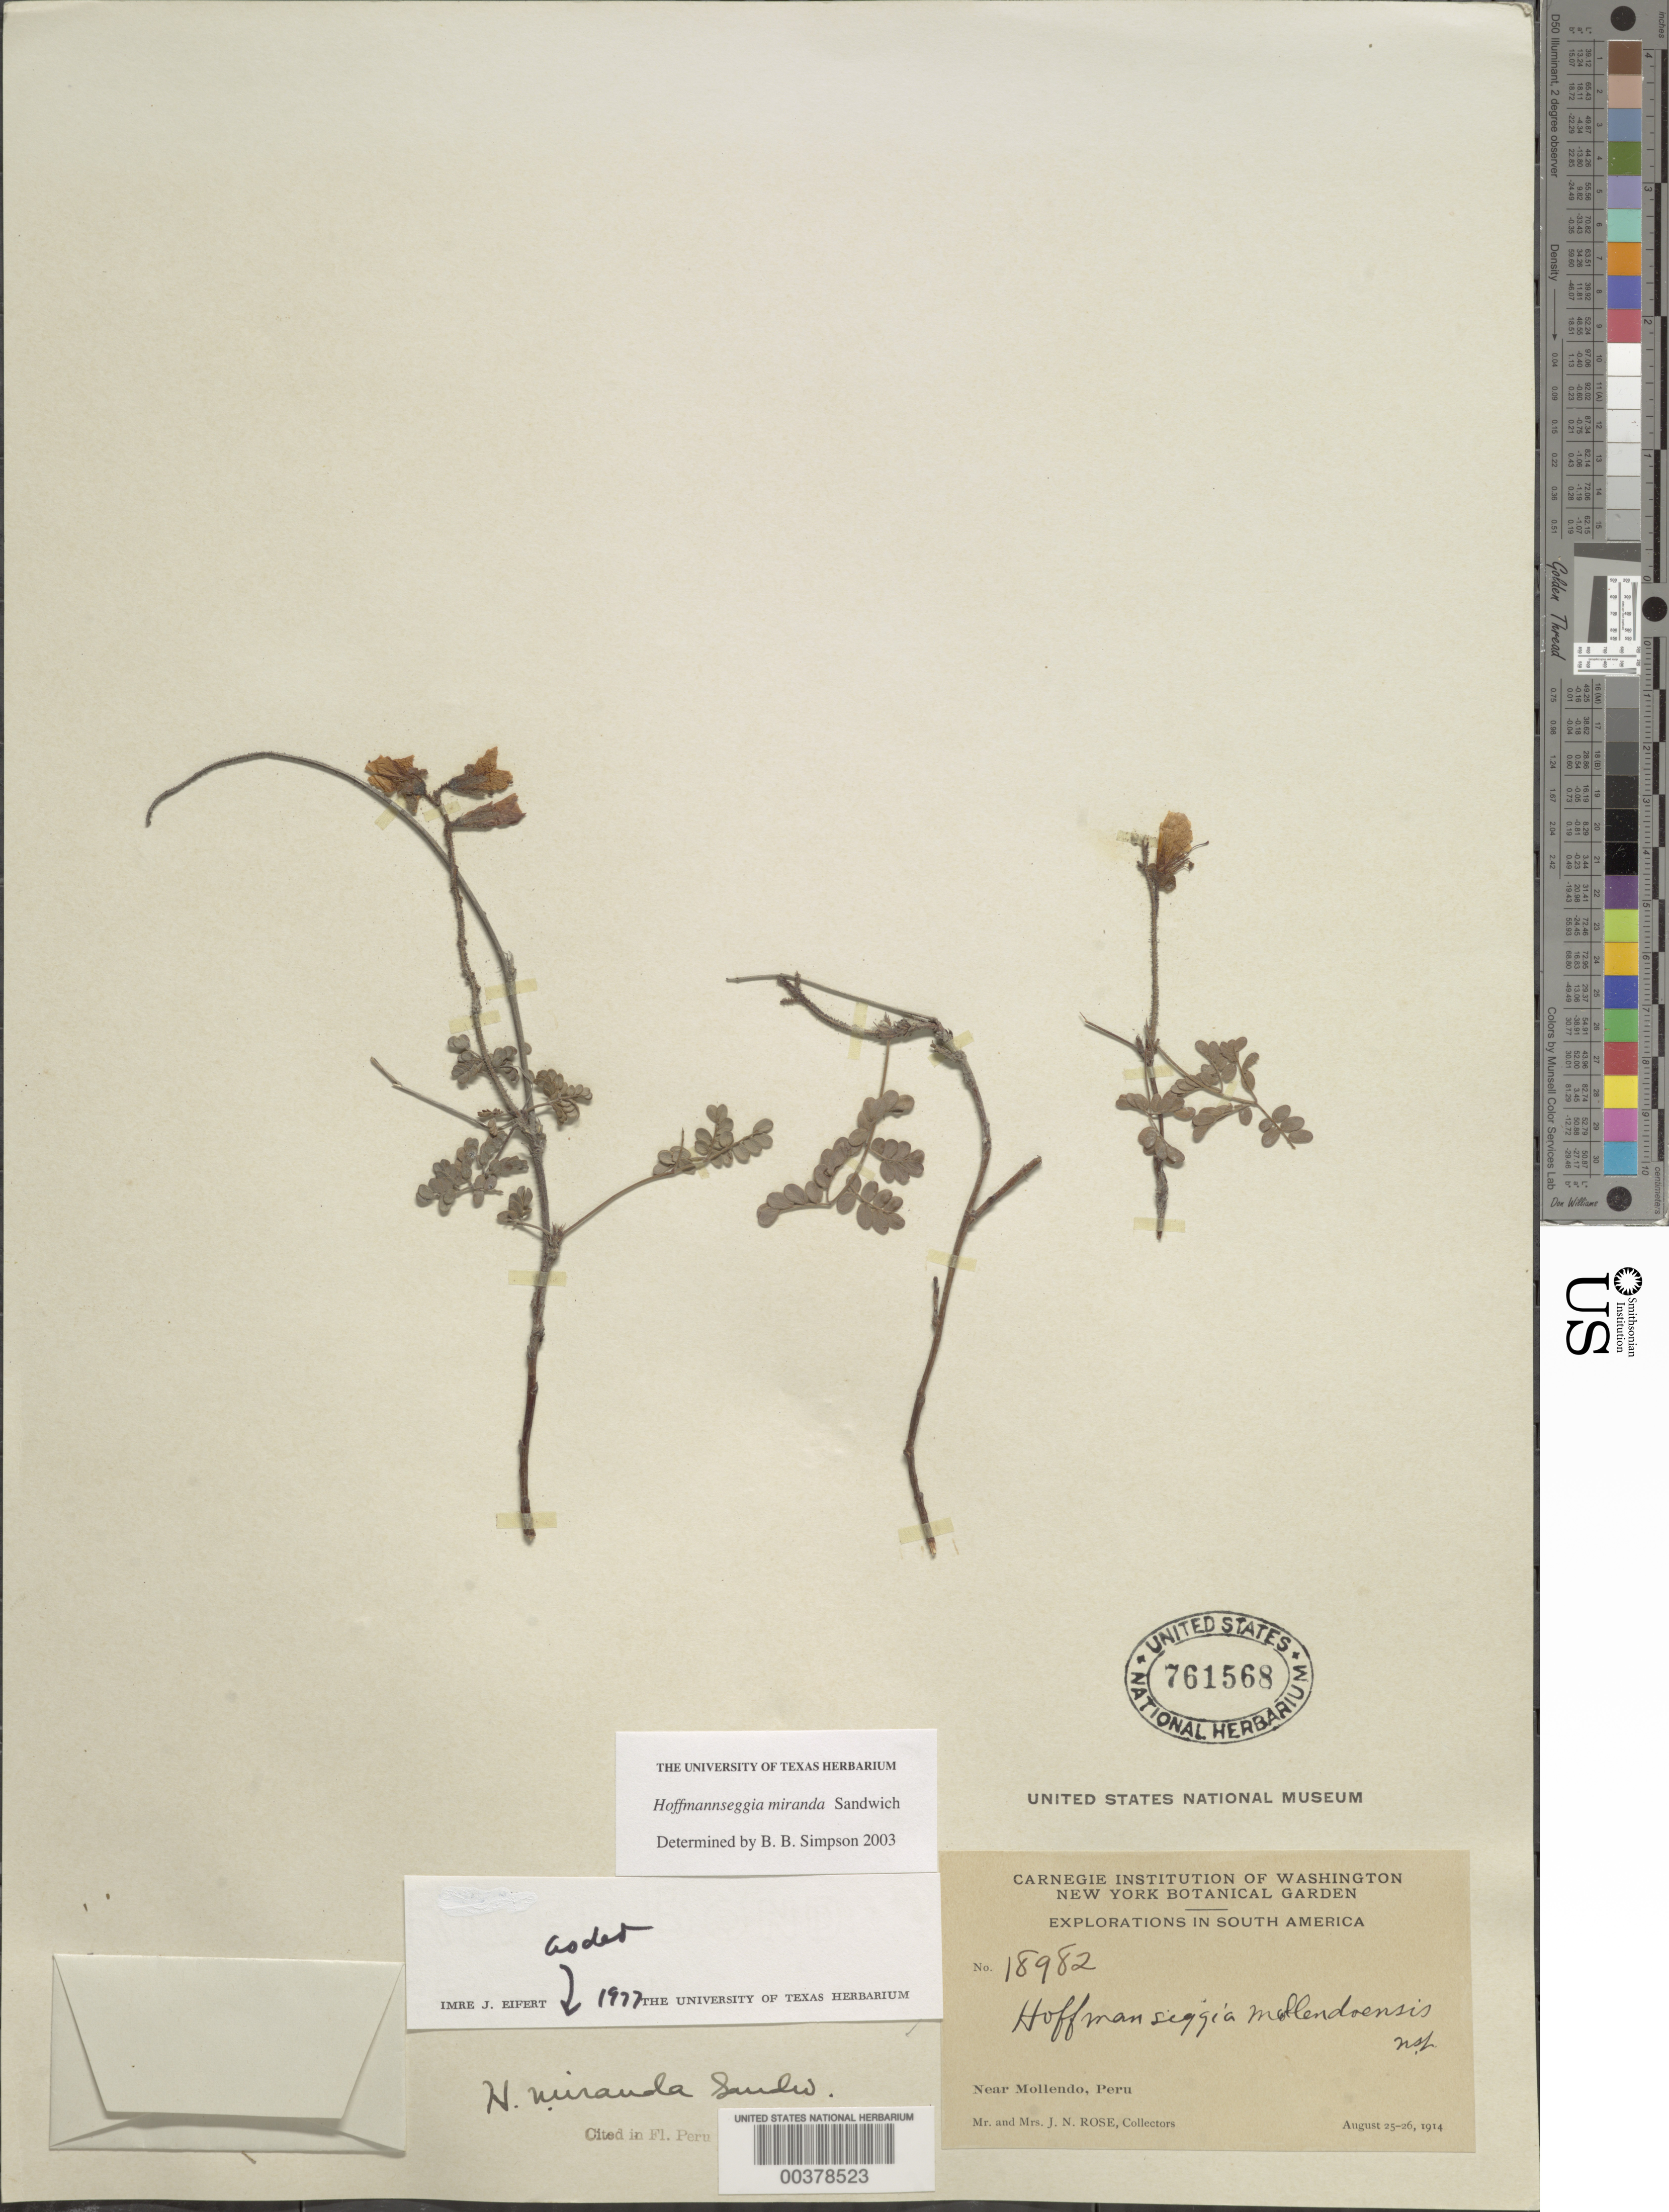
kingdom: Plantae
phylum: Tracheophyta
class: Magnoliopsida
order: Fabales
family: Fabaceae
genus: Hoffmannseggia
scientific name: Hoffmannseggia miranda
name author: (Sandwith) Sandwith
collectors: J. N. Rose & J. M. Rose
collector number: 18982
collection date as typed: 25 Aug 1914 and 26 Aug 1914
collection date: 1914-08-25,1914-08-26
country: Peru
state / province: Arequipa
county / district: Islay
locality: near Mollendo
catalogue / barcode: US 761568